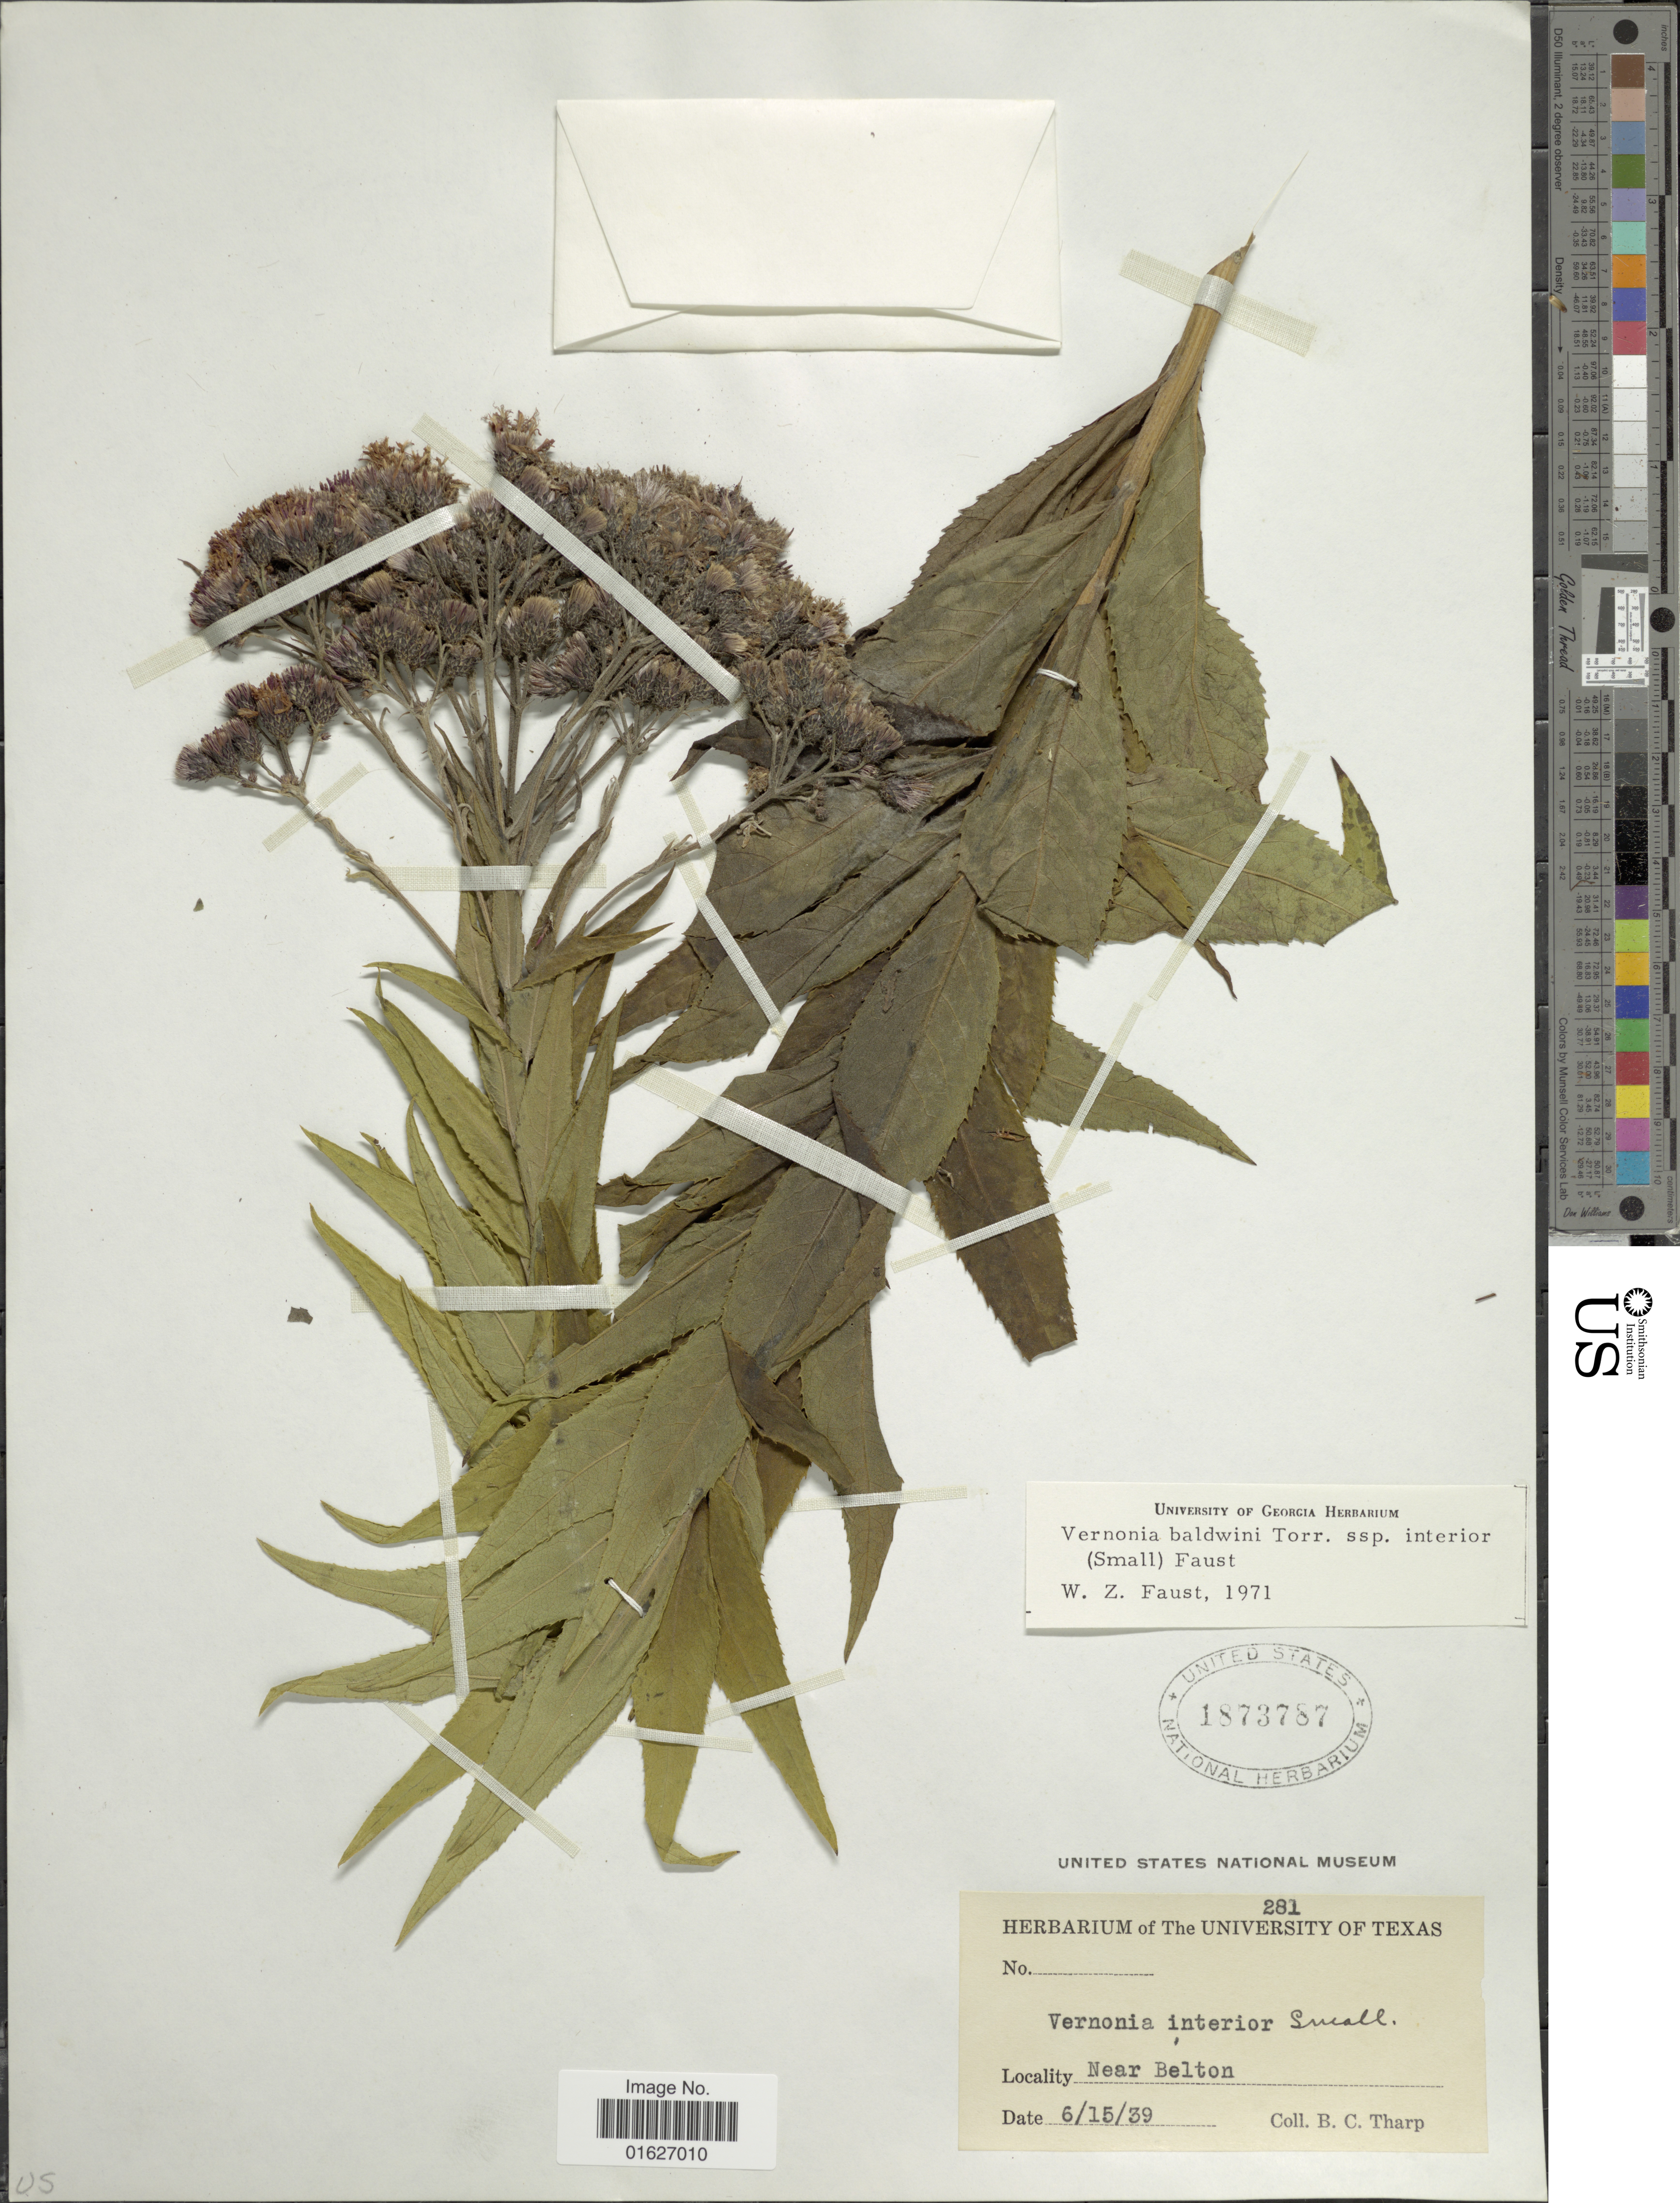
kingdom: Plantae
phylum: Tracheophyta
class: Magnoliopsida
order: Asterales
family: Asteraceae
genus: Vernonia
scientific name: Vernonia baldwinii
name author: Torr.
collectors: B. C. Tharp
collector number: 281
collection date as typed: Transcribed d/m/y: 15/6/39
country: United States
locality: Near Belton.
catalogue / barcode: US 1873787